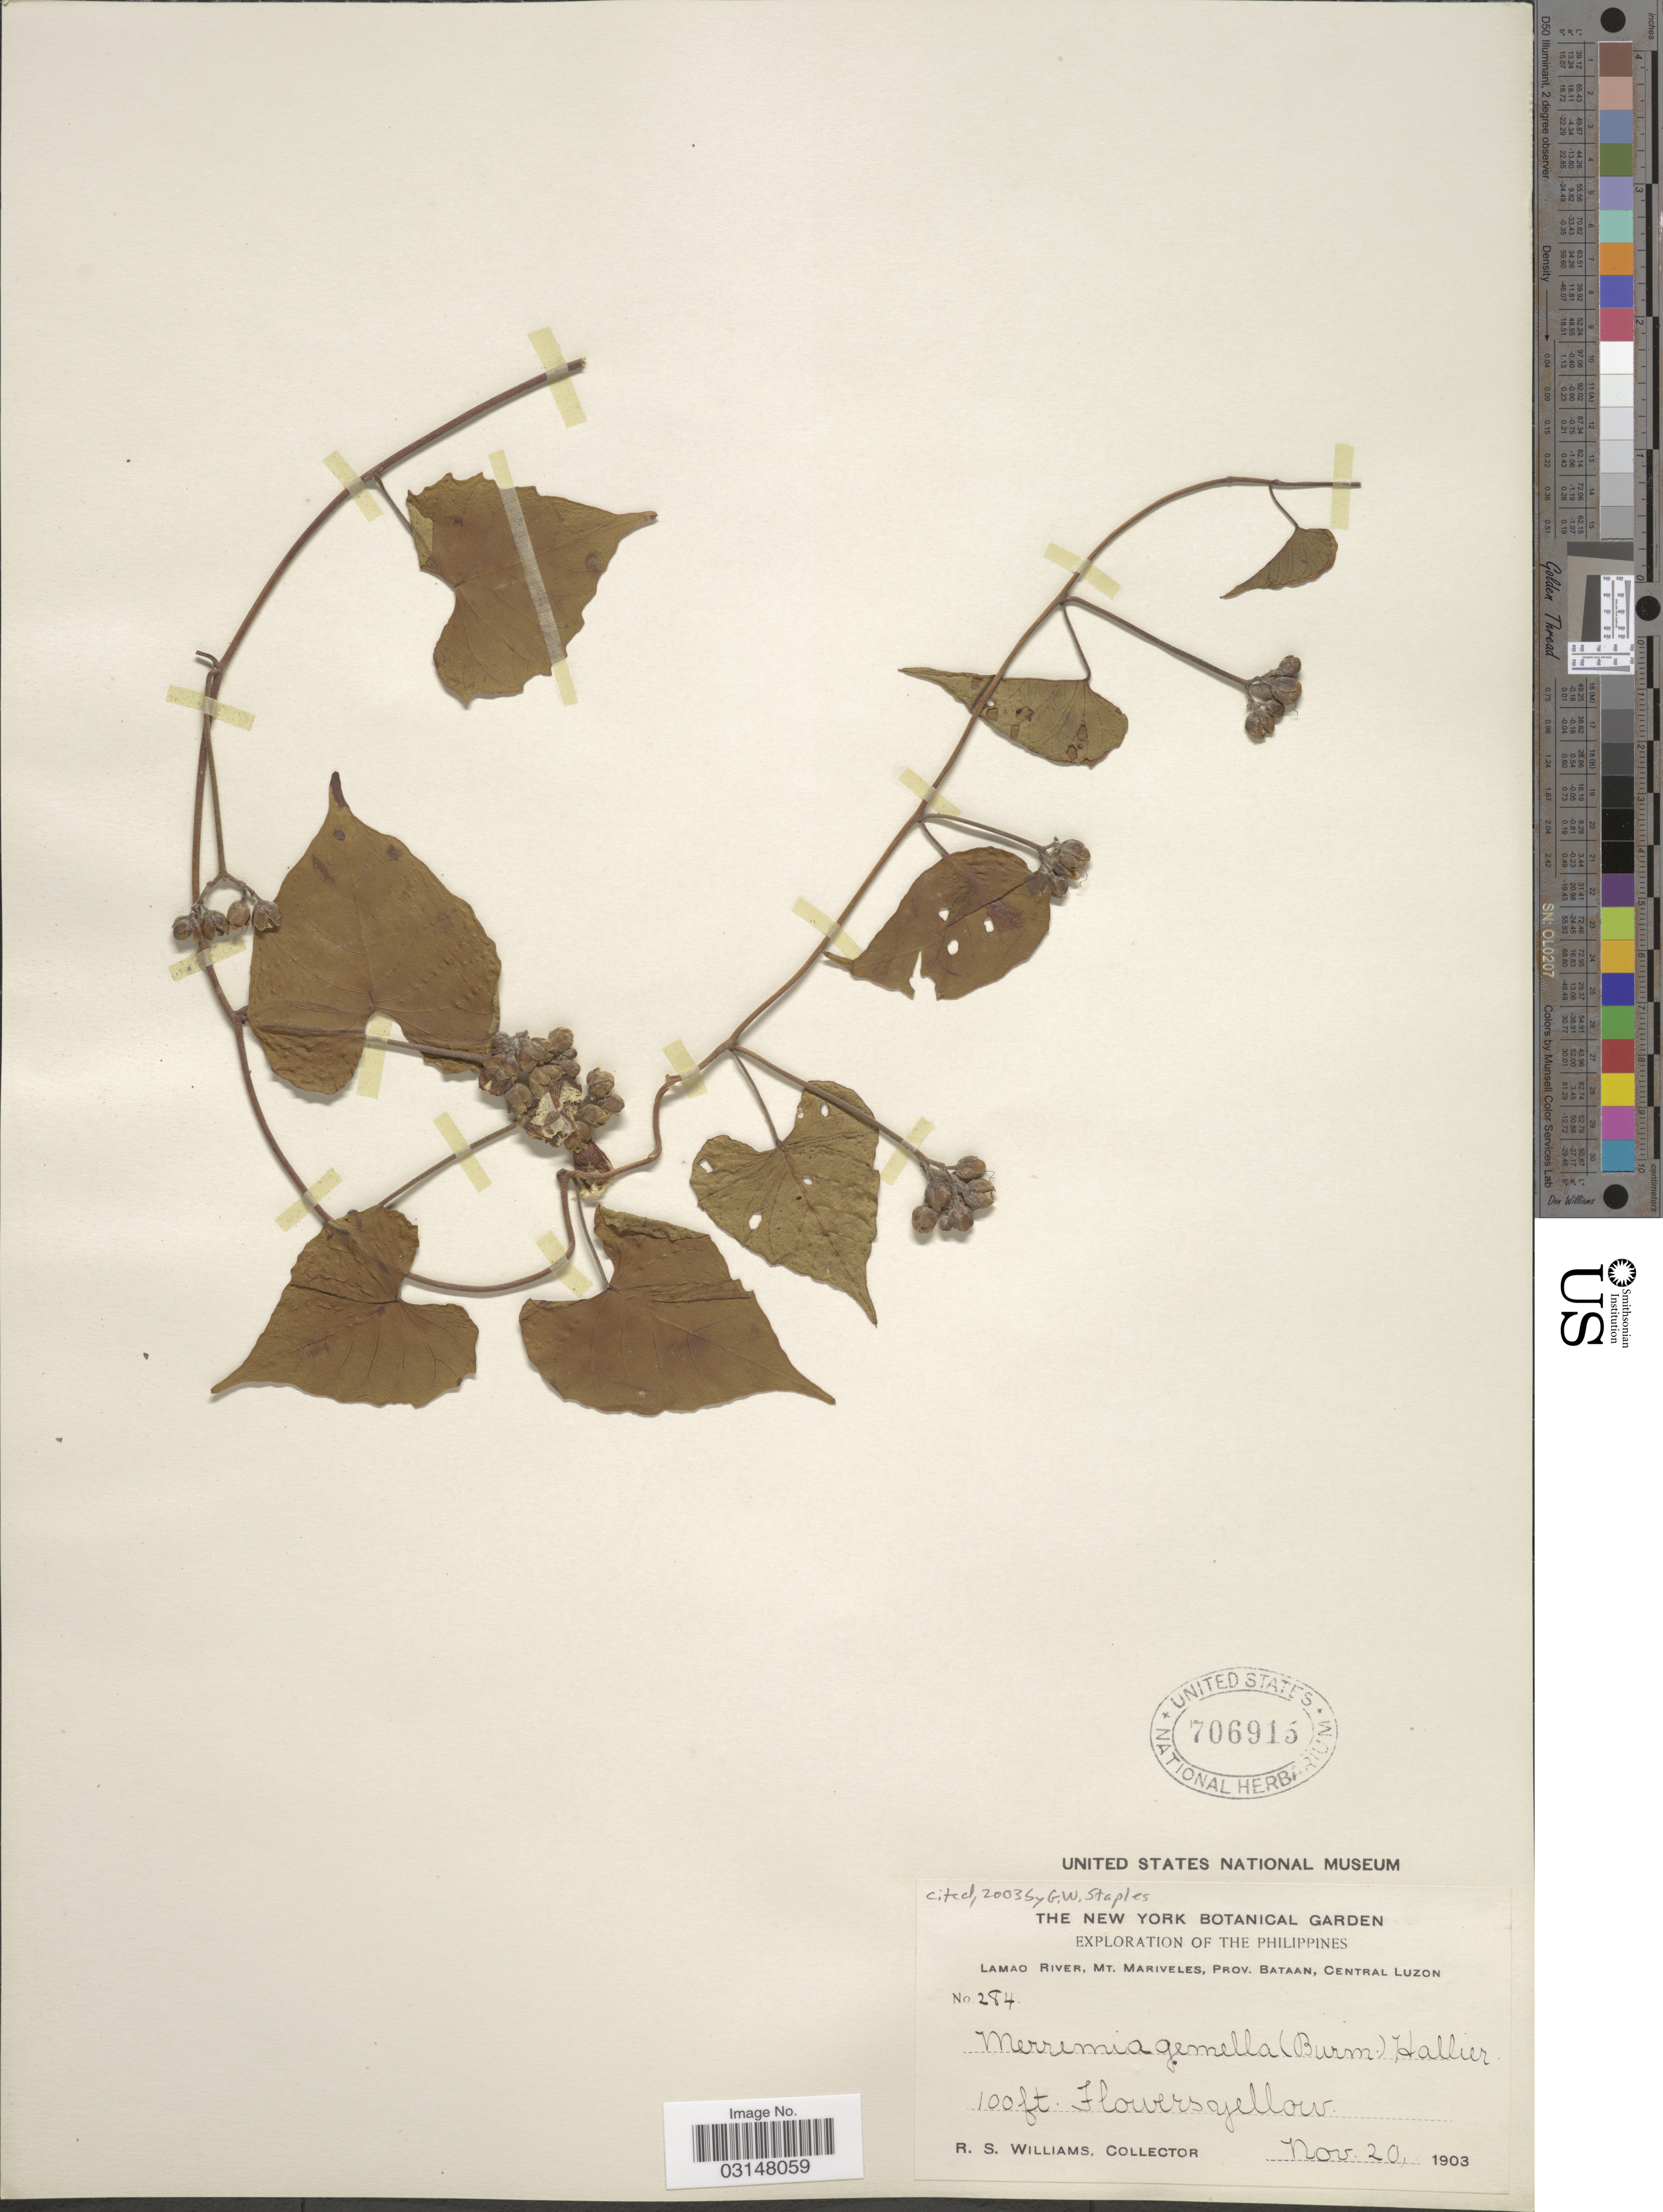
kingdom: Plantae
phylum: Tracheophyta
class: Magnoliopsida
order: Solanales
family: Convolvulaceae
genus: Merremia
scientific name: Merremia gemella var. gemella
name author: (Burm. f.) Hallier f.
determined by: Strong, Mark T., (BOT), Smithsonian Institution - National Museum of Natural History (UNITED STATES)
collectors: R. S. Williams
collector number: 284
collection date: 1903-11-20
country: Philippines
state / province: Central Luzon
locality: Lamao River, Mt. Mariveles, Prov. Bataan, Central Luzon.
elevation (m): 30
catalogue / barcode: US 706915